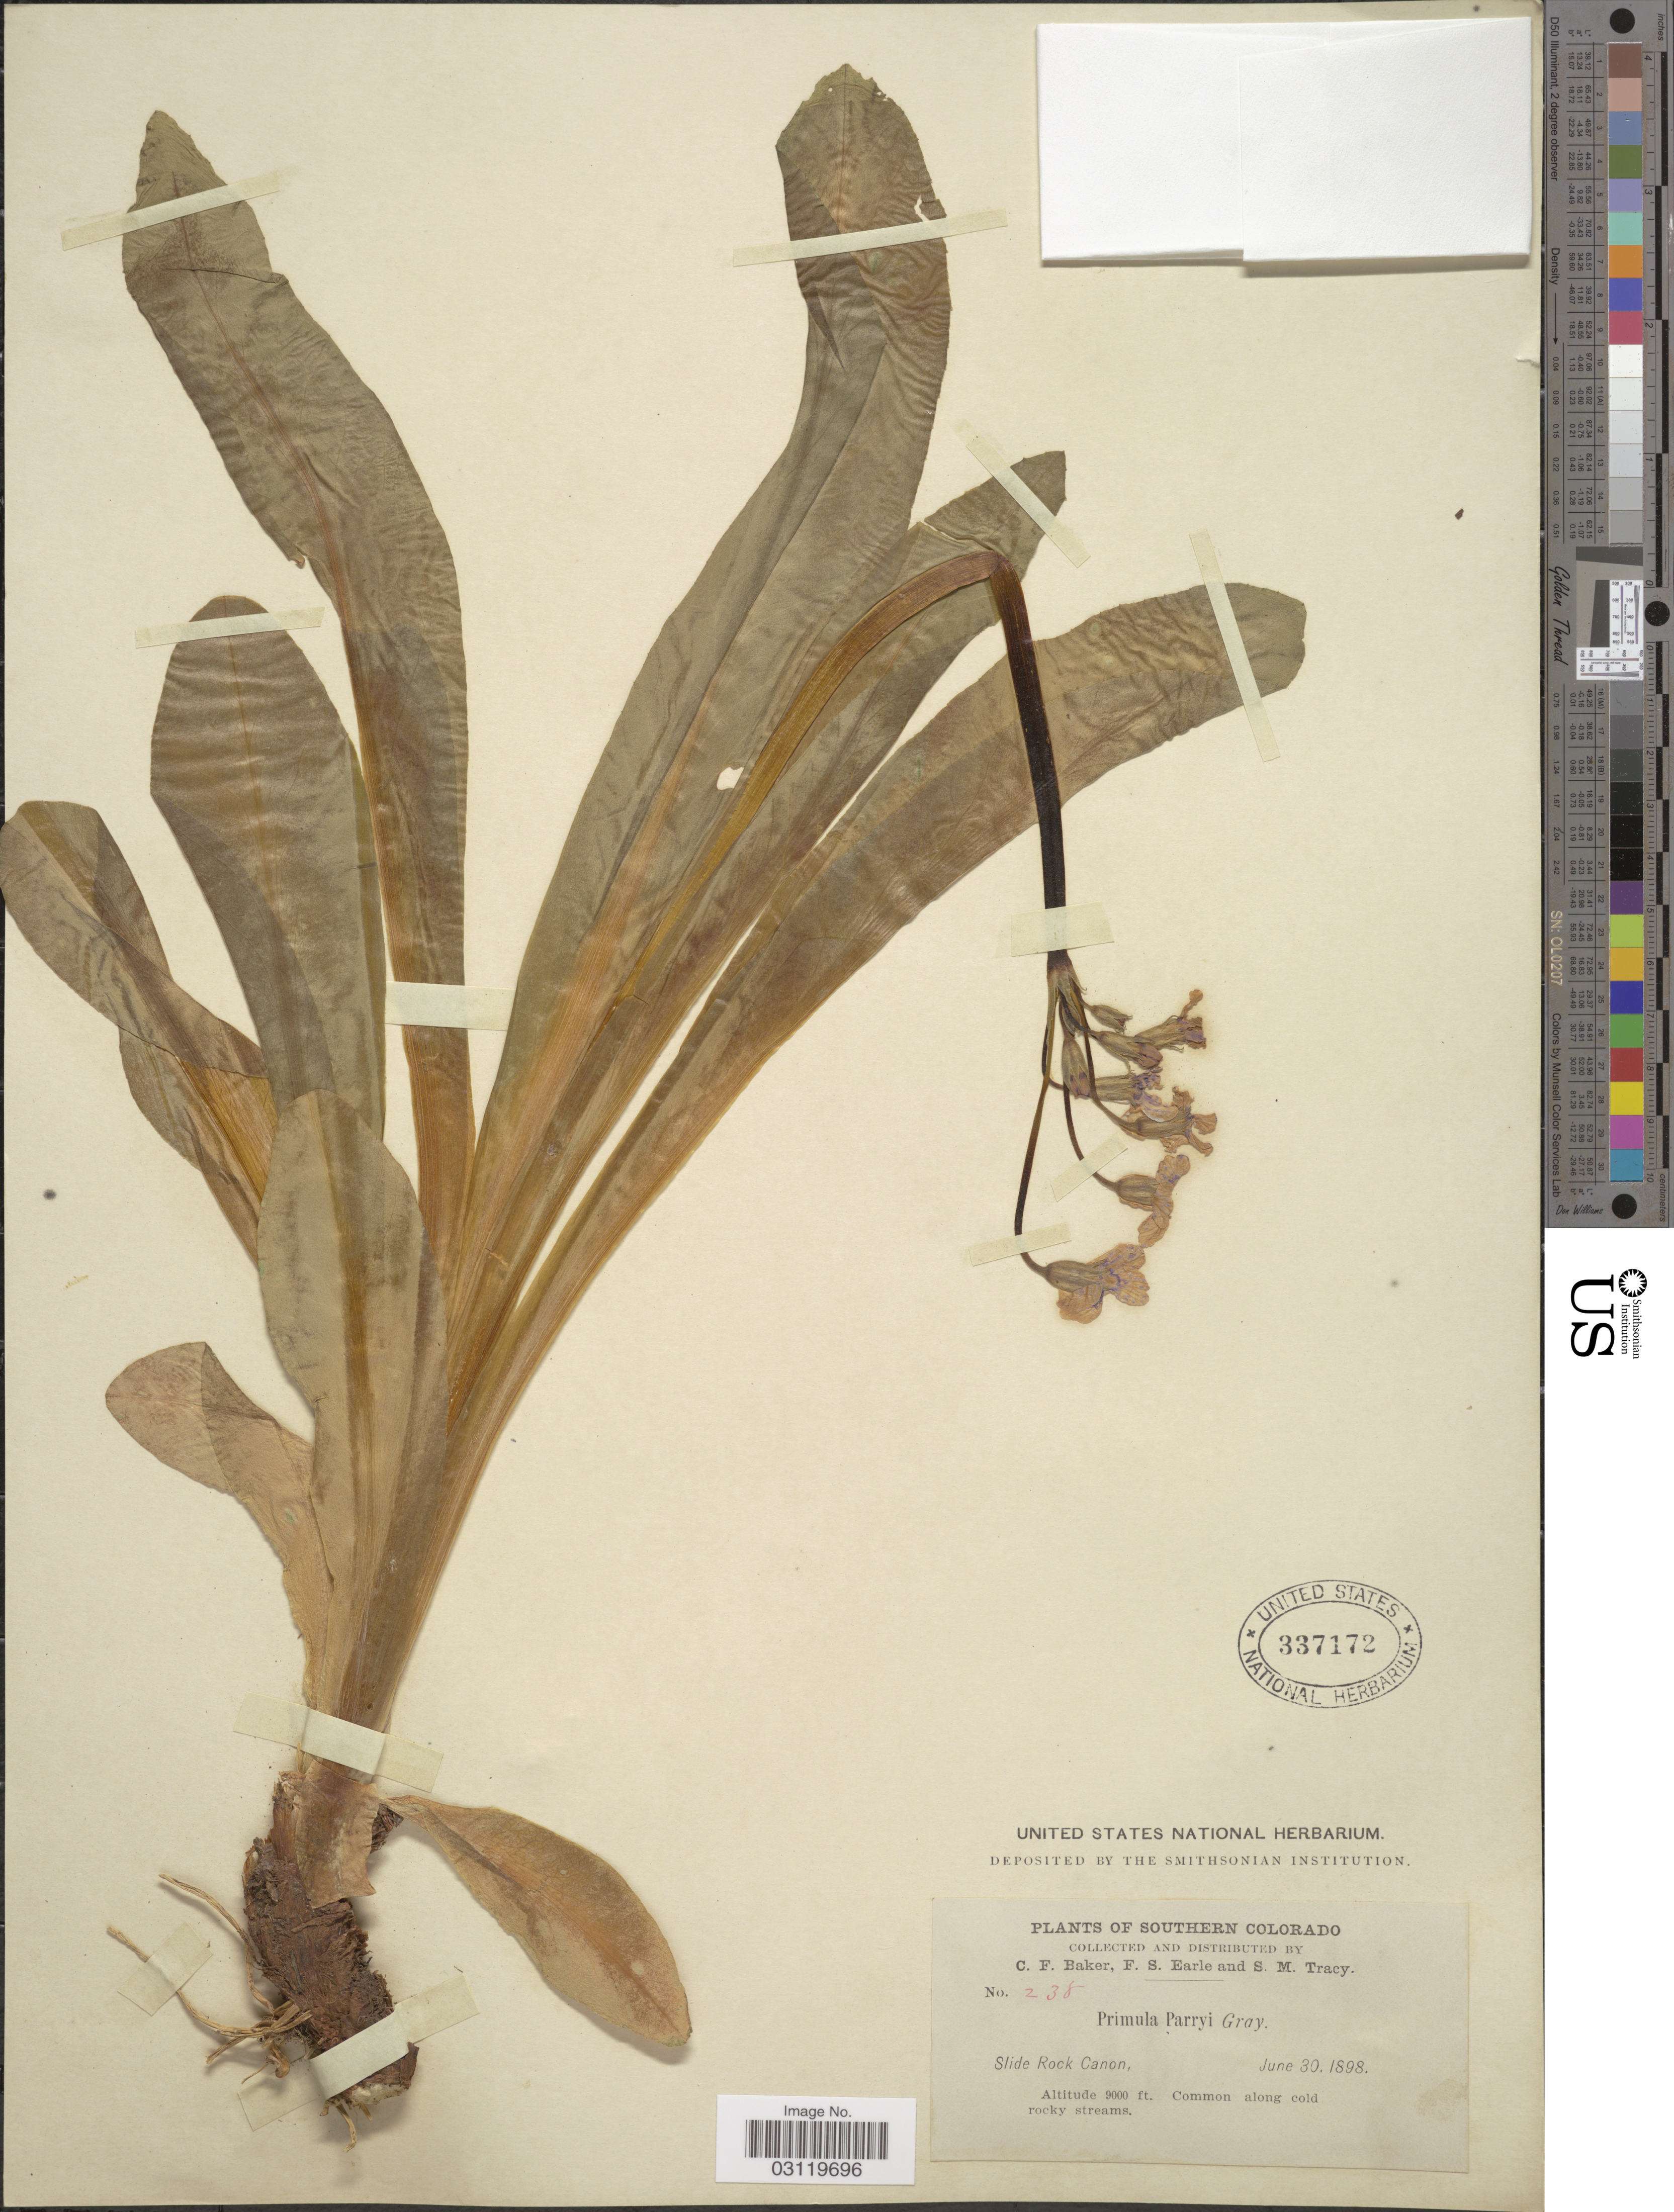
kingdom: Plantae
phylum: Tracheophyta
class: Magnoliopsida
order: Ericales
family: Primulaceae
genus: Primula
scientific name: Primula parryi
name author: A. Gray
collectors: C. F. Baker, F. S. Earle & S. M. Tracy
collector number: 238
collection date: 1898-06-30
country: United States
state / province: Colorado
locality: Southern Colorado, Slide Rock Canon.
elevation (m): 2743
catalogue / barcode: US 337172